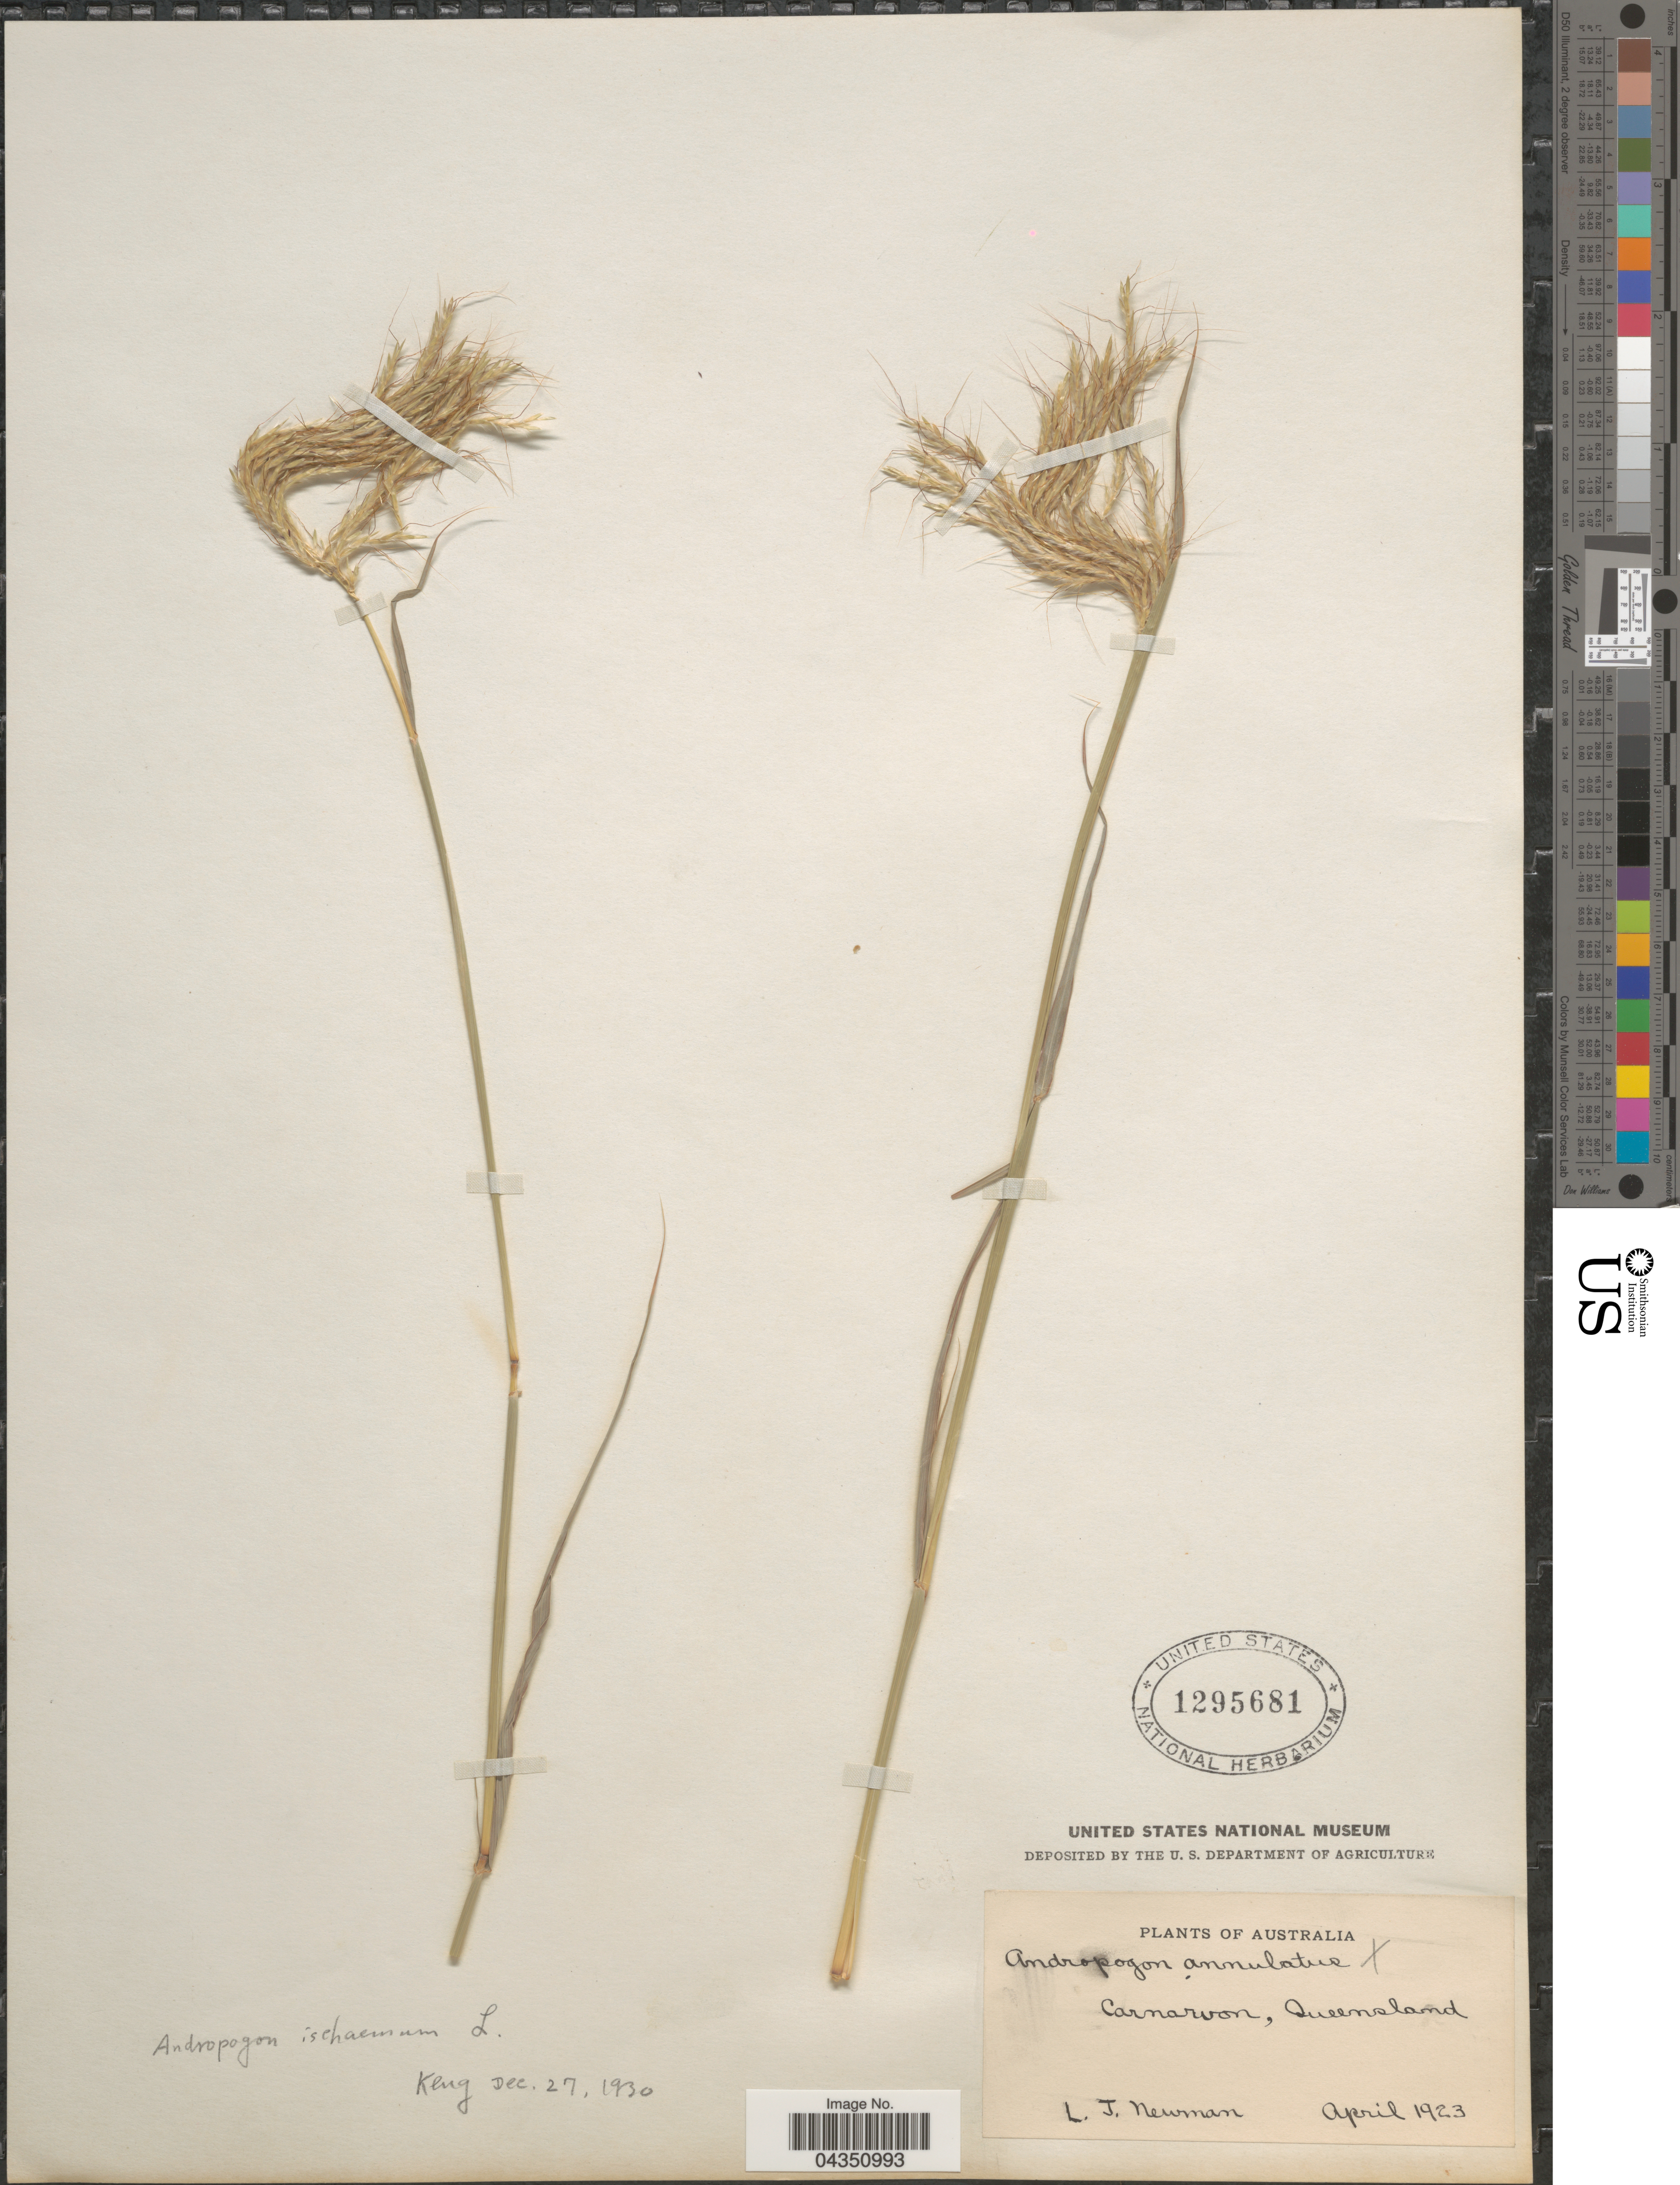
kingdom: Plantae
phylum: Tracheophyta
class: Liliopsida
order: Poales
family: Poaceae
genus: Dichanthium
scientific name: Dichanthium annulatum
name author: (Forssk.) Stapf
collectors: L. Newman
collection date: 1923-04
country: Australia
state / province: Queensland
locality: Carnarvon.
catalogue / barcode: US 1295681